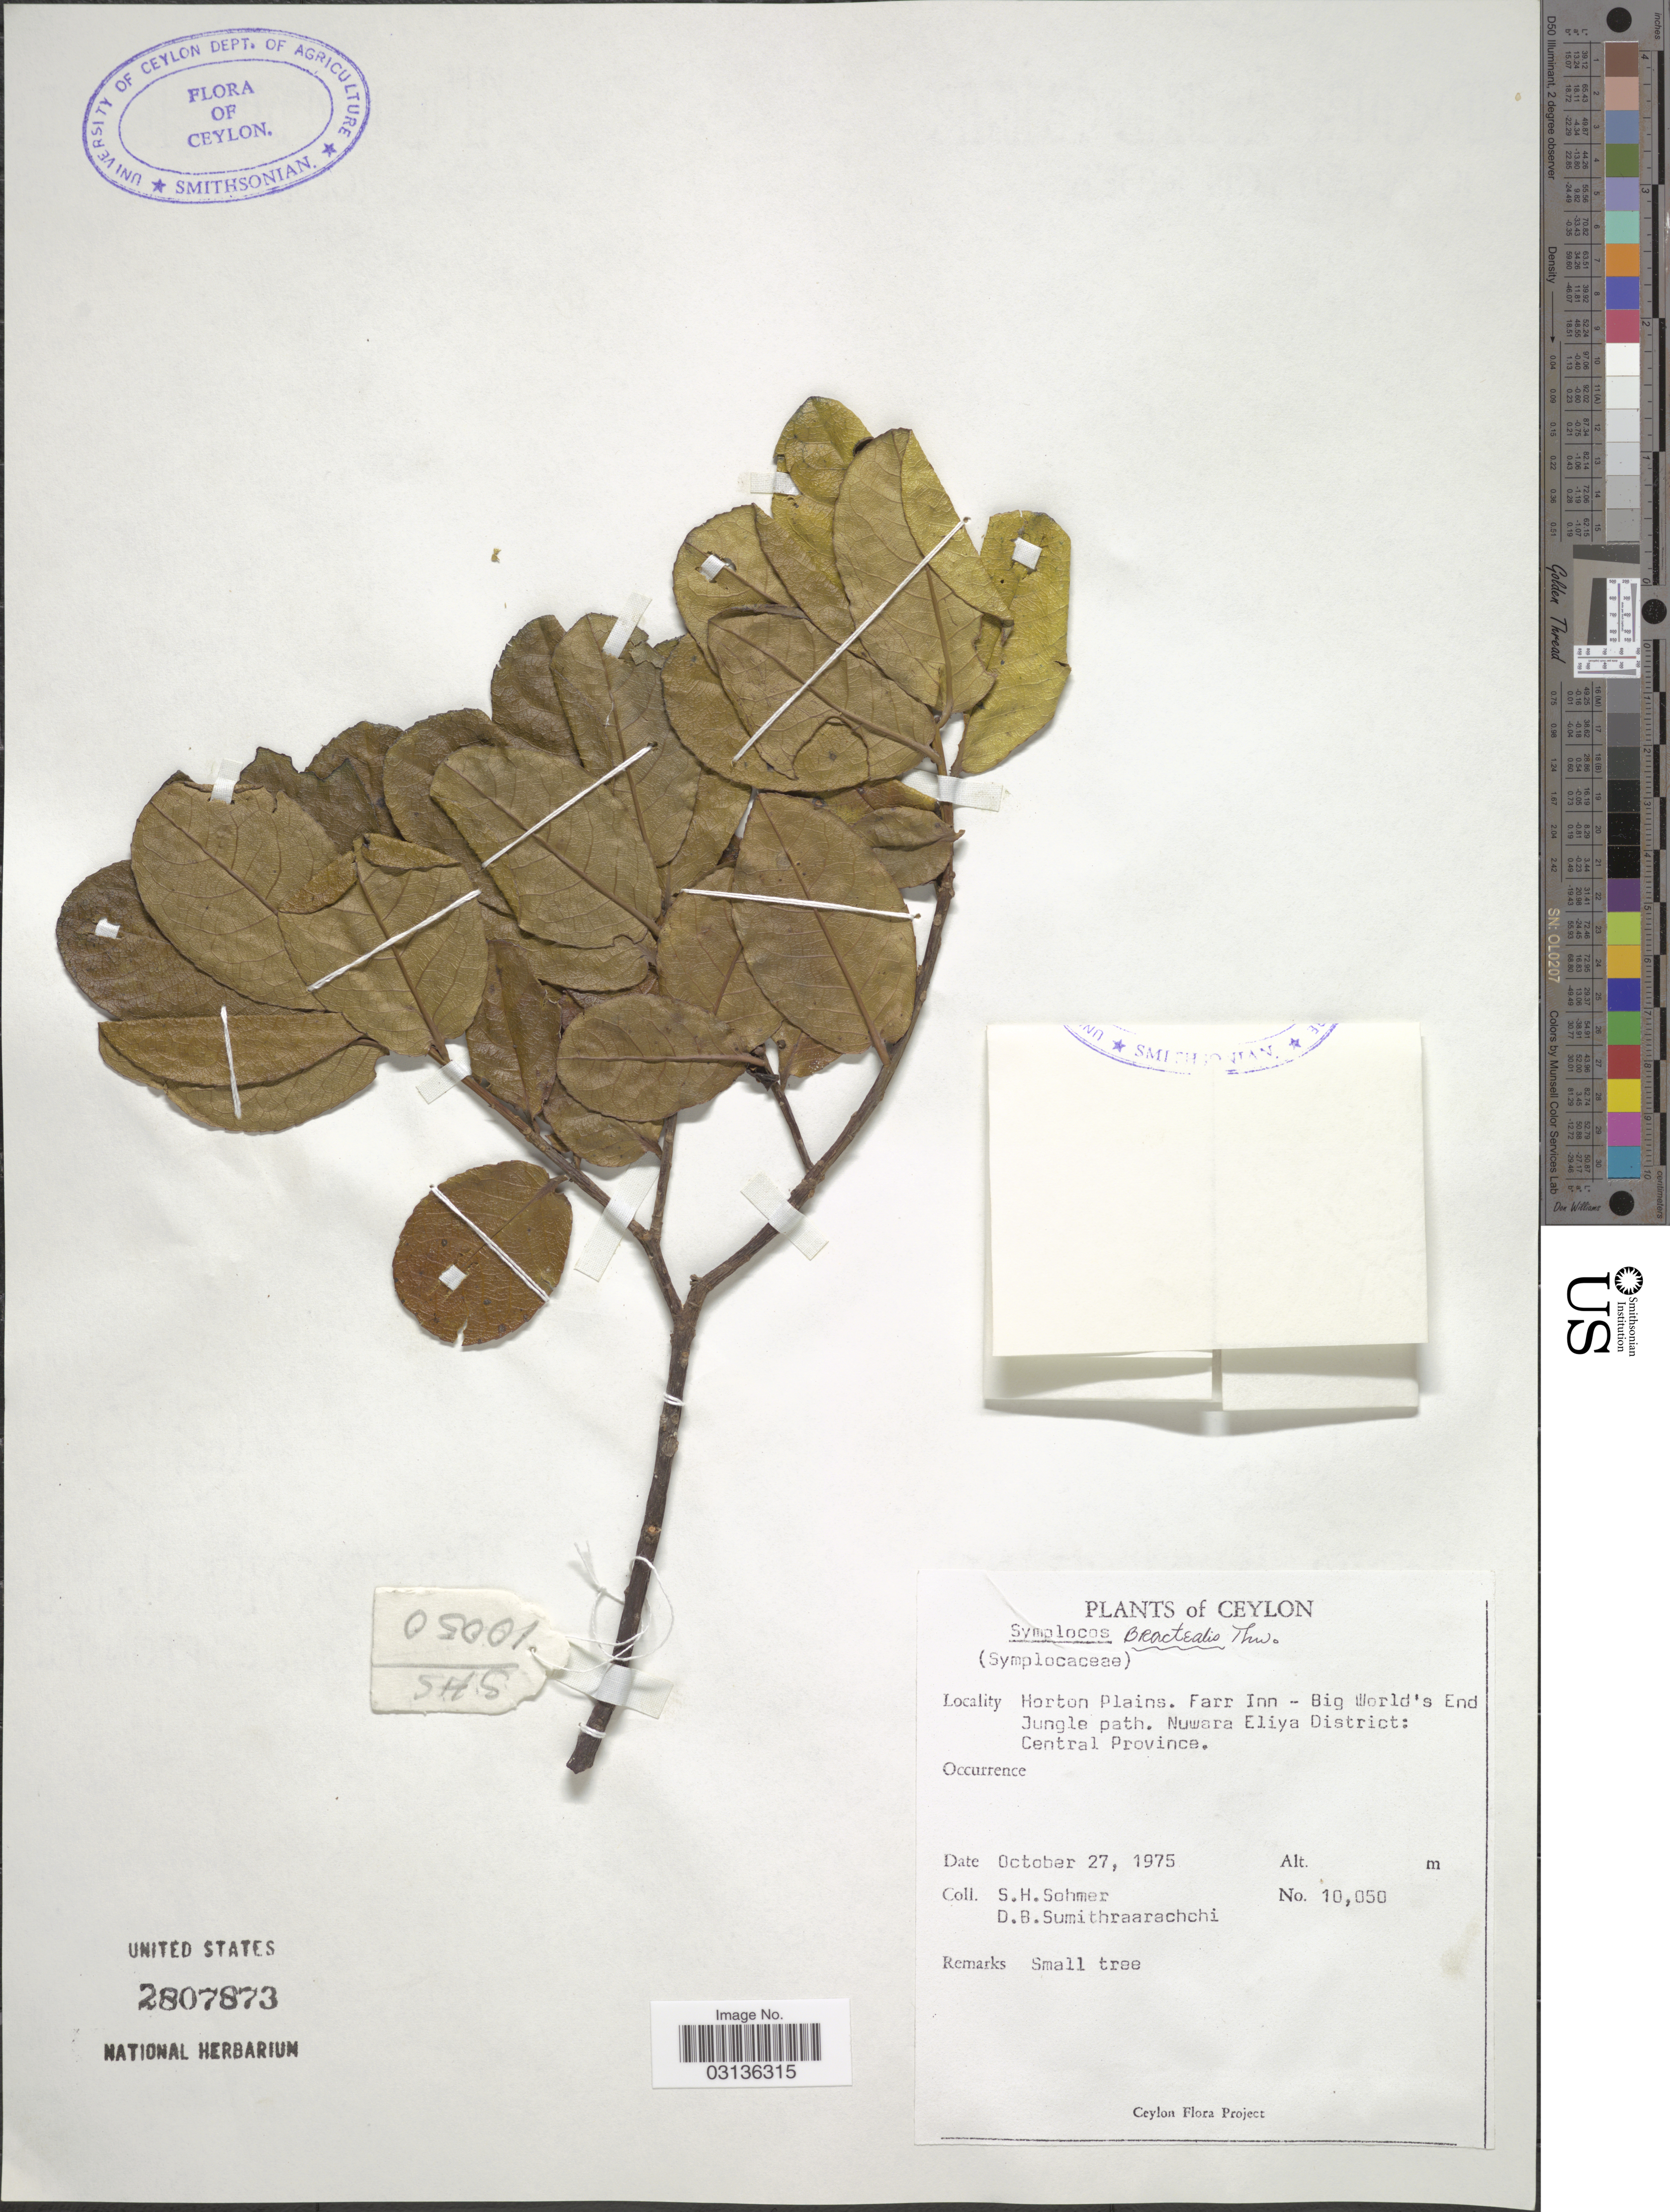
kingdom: Plantae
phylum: Tracheophyta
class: Magnoliopsida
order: Ericales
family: Symplocaceae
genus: Symplocos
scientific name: Symplocos bractealis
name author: Thwaites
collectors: S. H. Sohmer & D. B. Sumithraarachchi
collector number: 10050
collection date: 1975-10-27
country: Sri Lanka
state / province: Central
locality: Ceylon. Horton Plains. Farr Inn - Big World's End Jungle path. Nuwara Eliya District: Central Province.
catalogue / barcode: US 2807873